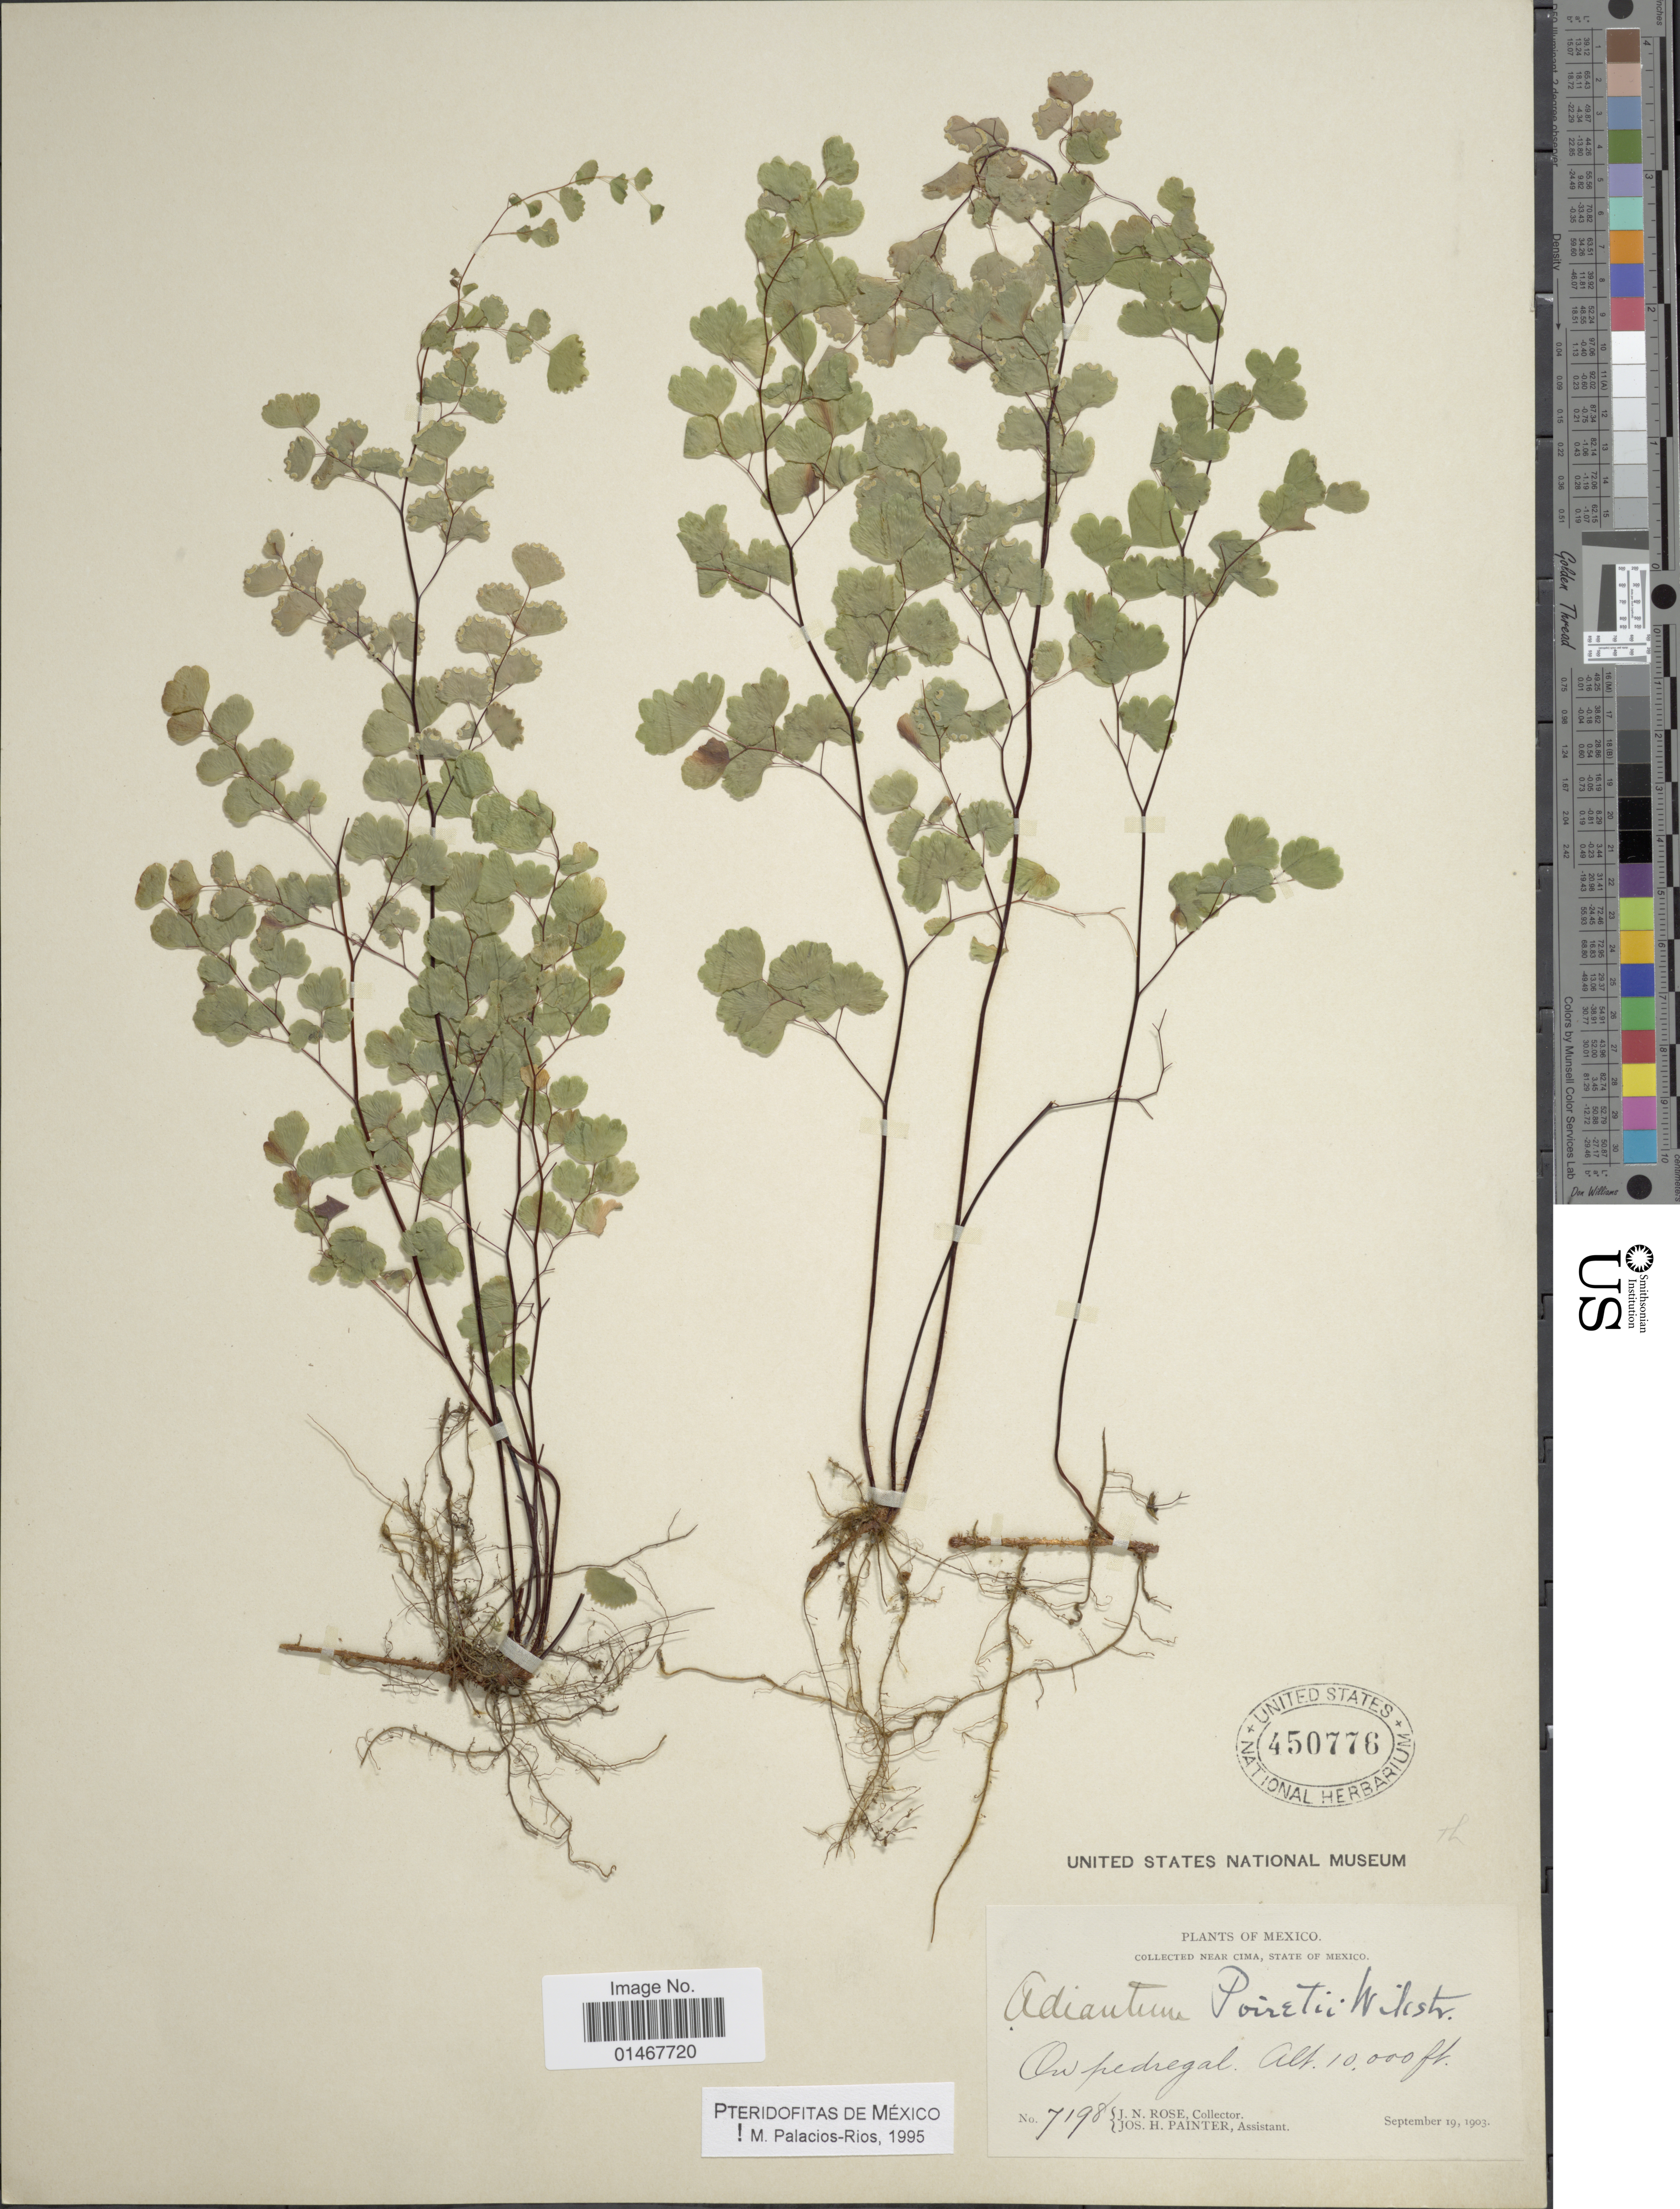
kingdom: Plantae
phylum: Tracheophyta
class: Polypodiopsida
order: Polypodiales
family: Pteridaceae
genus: Adiantum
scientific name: Adiantum poiretii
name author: Wikstr.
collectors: J. N. Rose & J. H. Painter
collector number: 7198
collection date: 1903-09-19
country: Mexico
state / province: México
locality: Near Cima, On pedregal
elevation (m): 3048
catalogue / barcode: US 450776